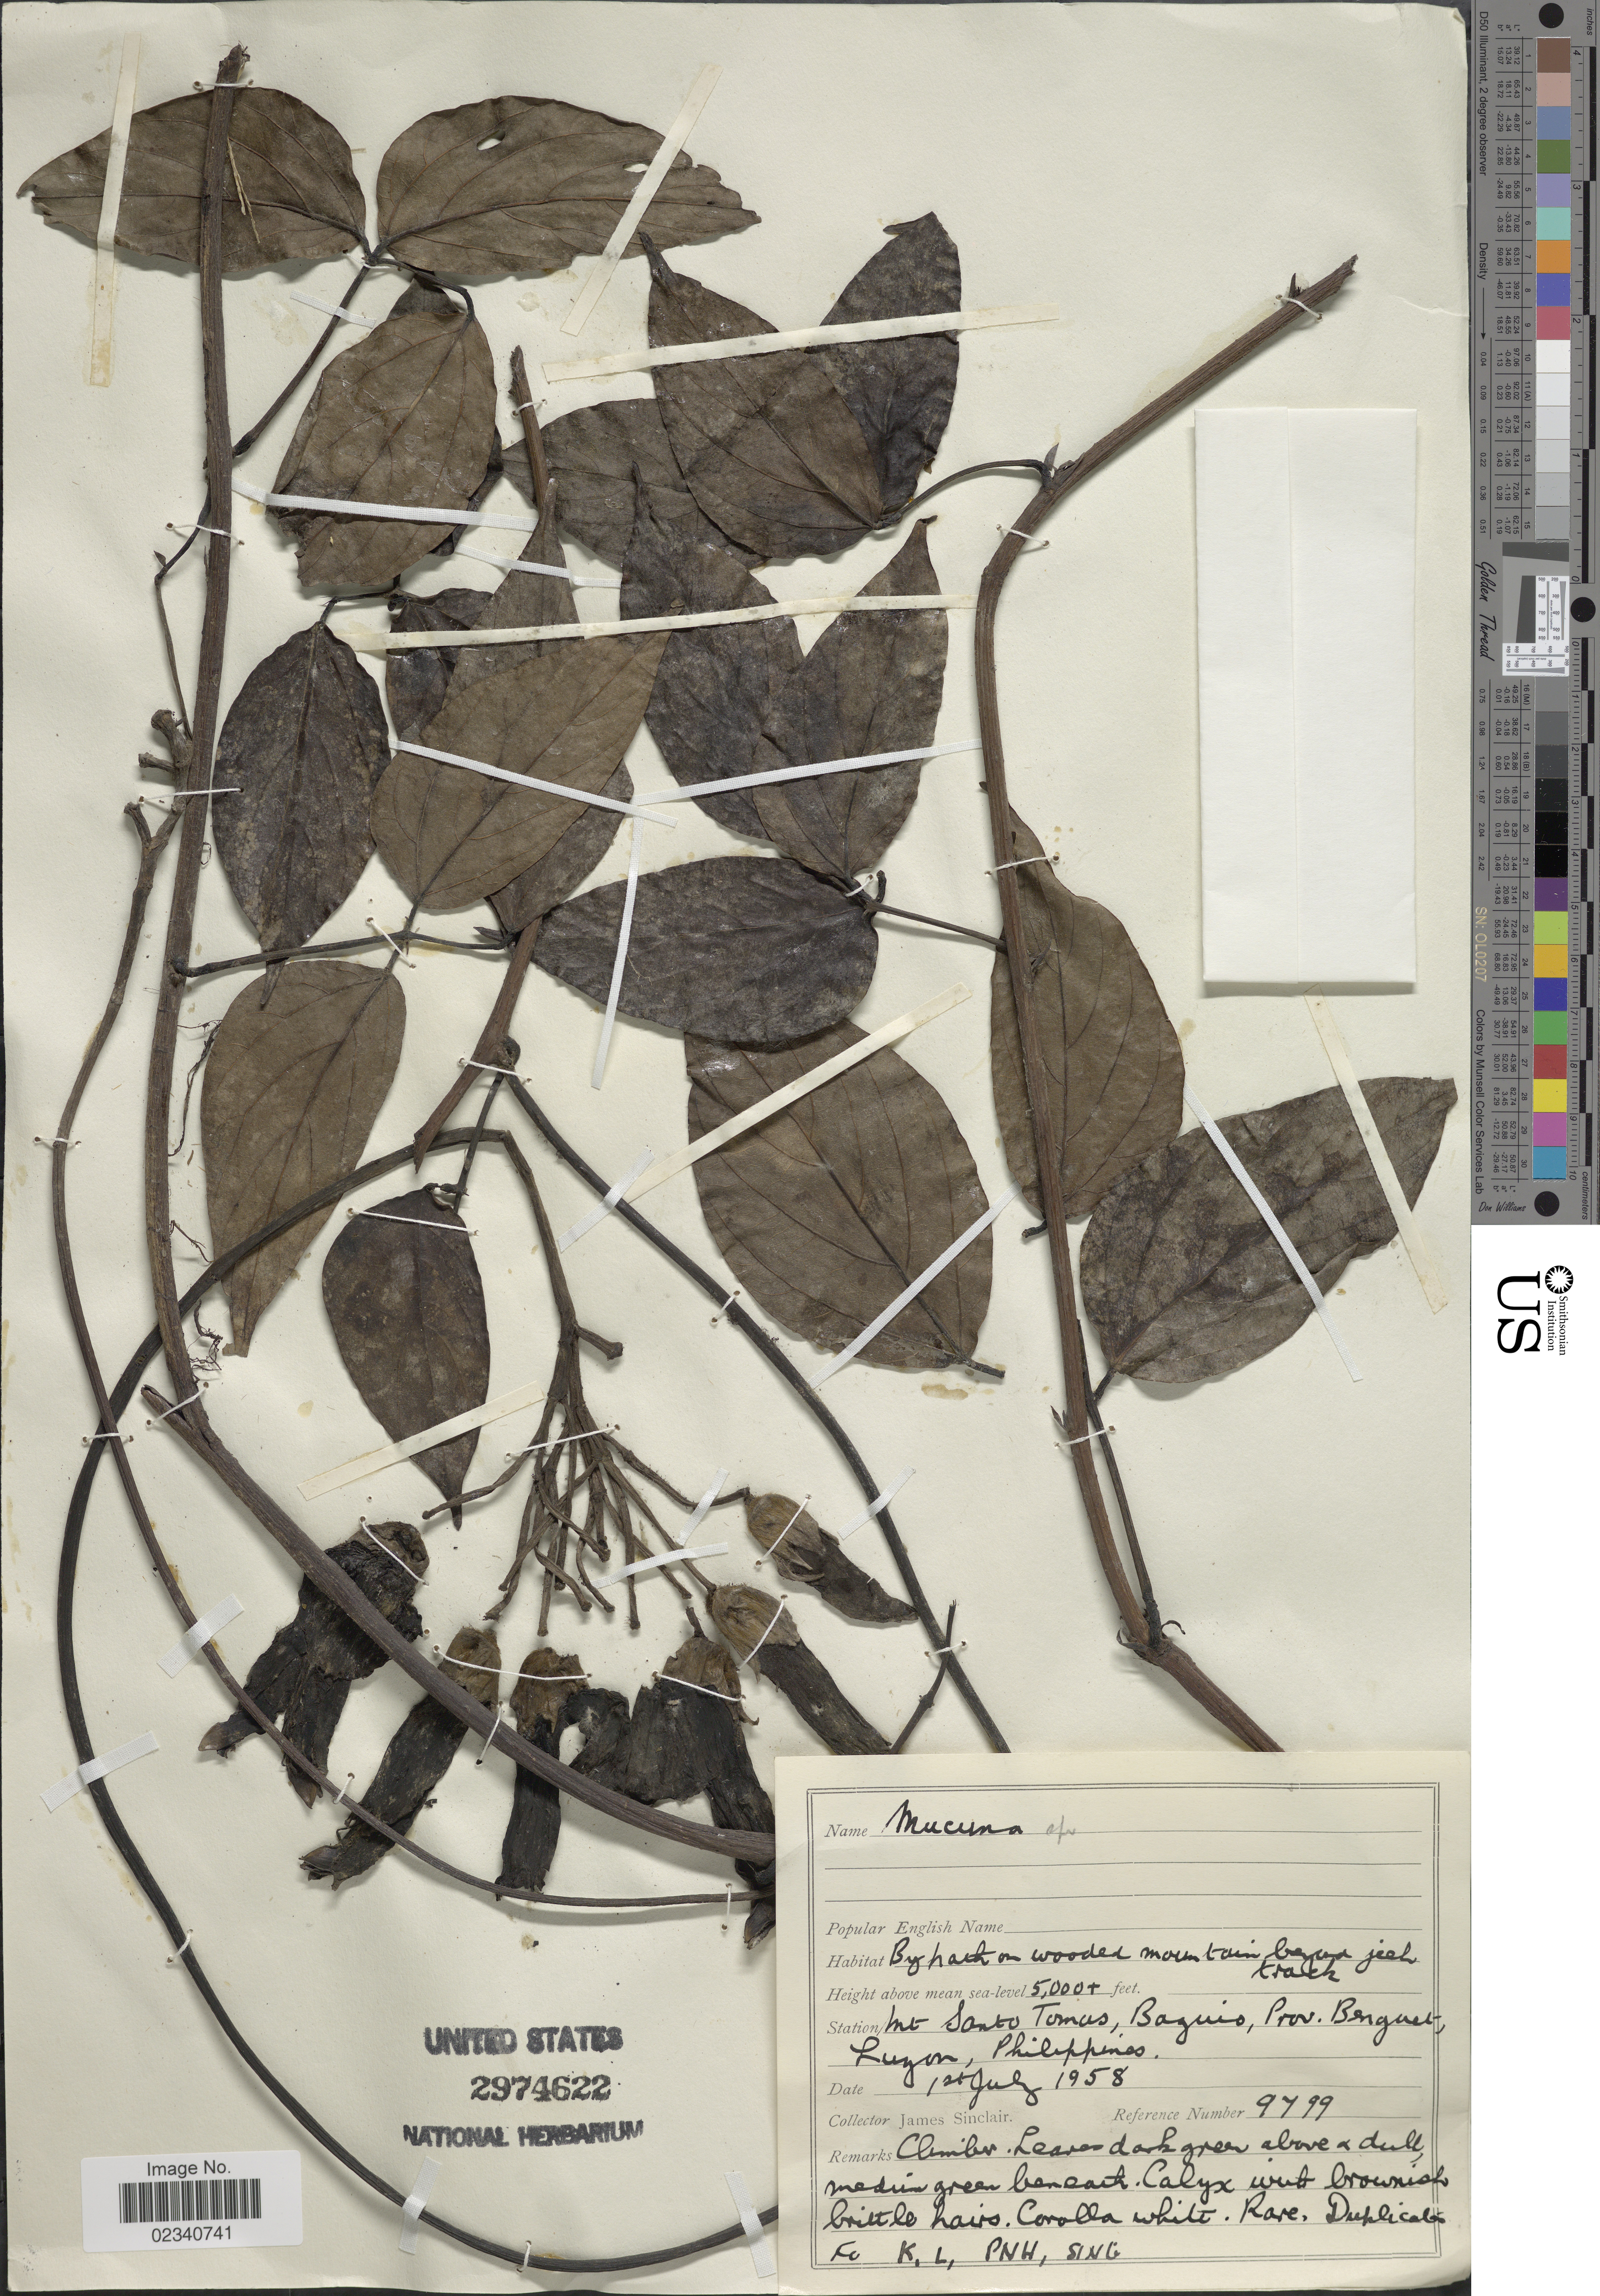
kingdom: Plantae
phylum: Tracheophyta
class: Magnoliopsida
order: Fabales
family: Fabaceae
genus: Mucuna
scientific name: Mucuna sp.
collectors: J. Sinclair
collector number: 9799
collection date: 1958-07-01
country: Philippines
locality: Mt. Santo Tomas, Baguio, Prov. Benguet, Luzon, Philippines.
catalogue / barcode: US 2974622